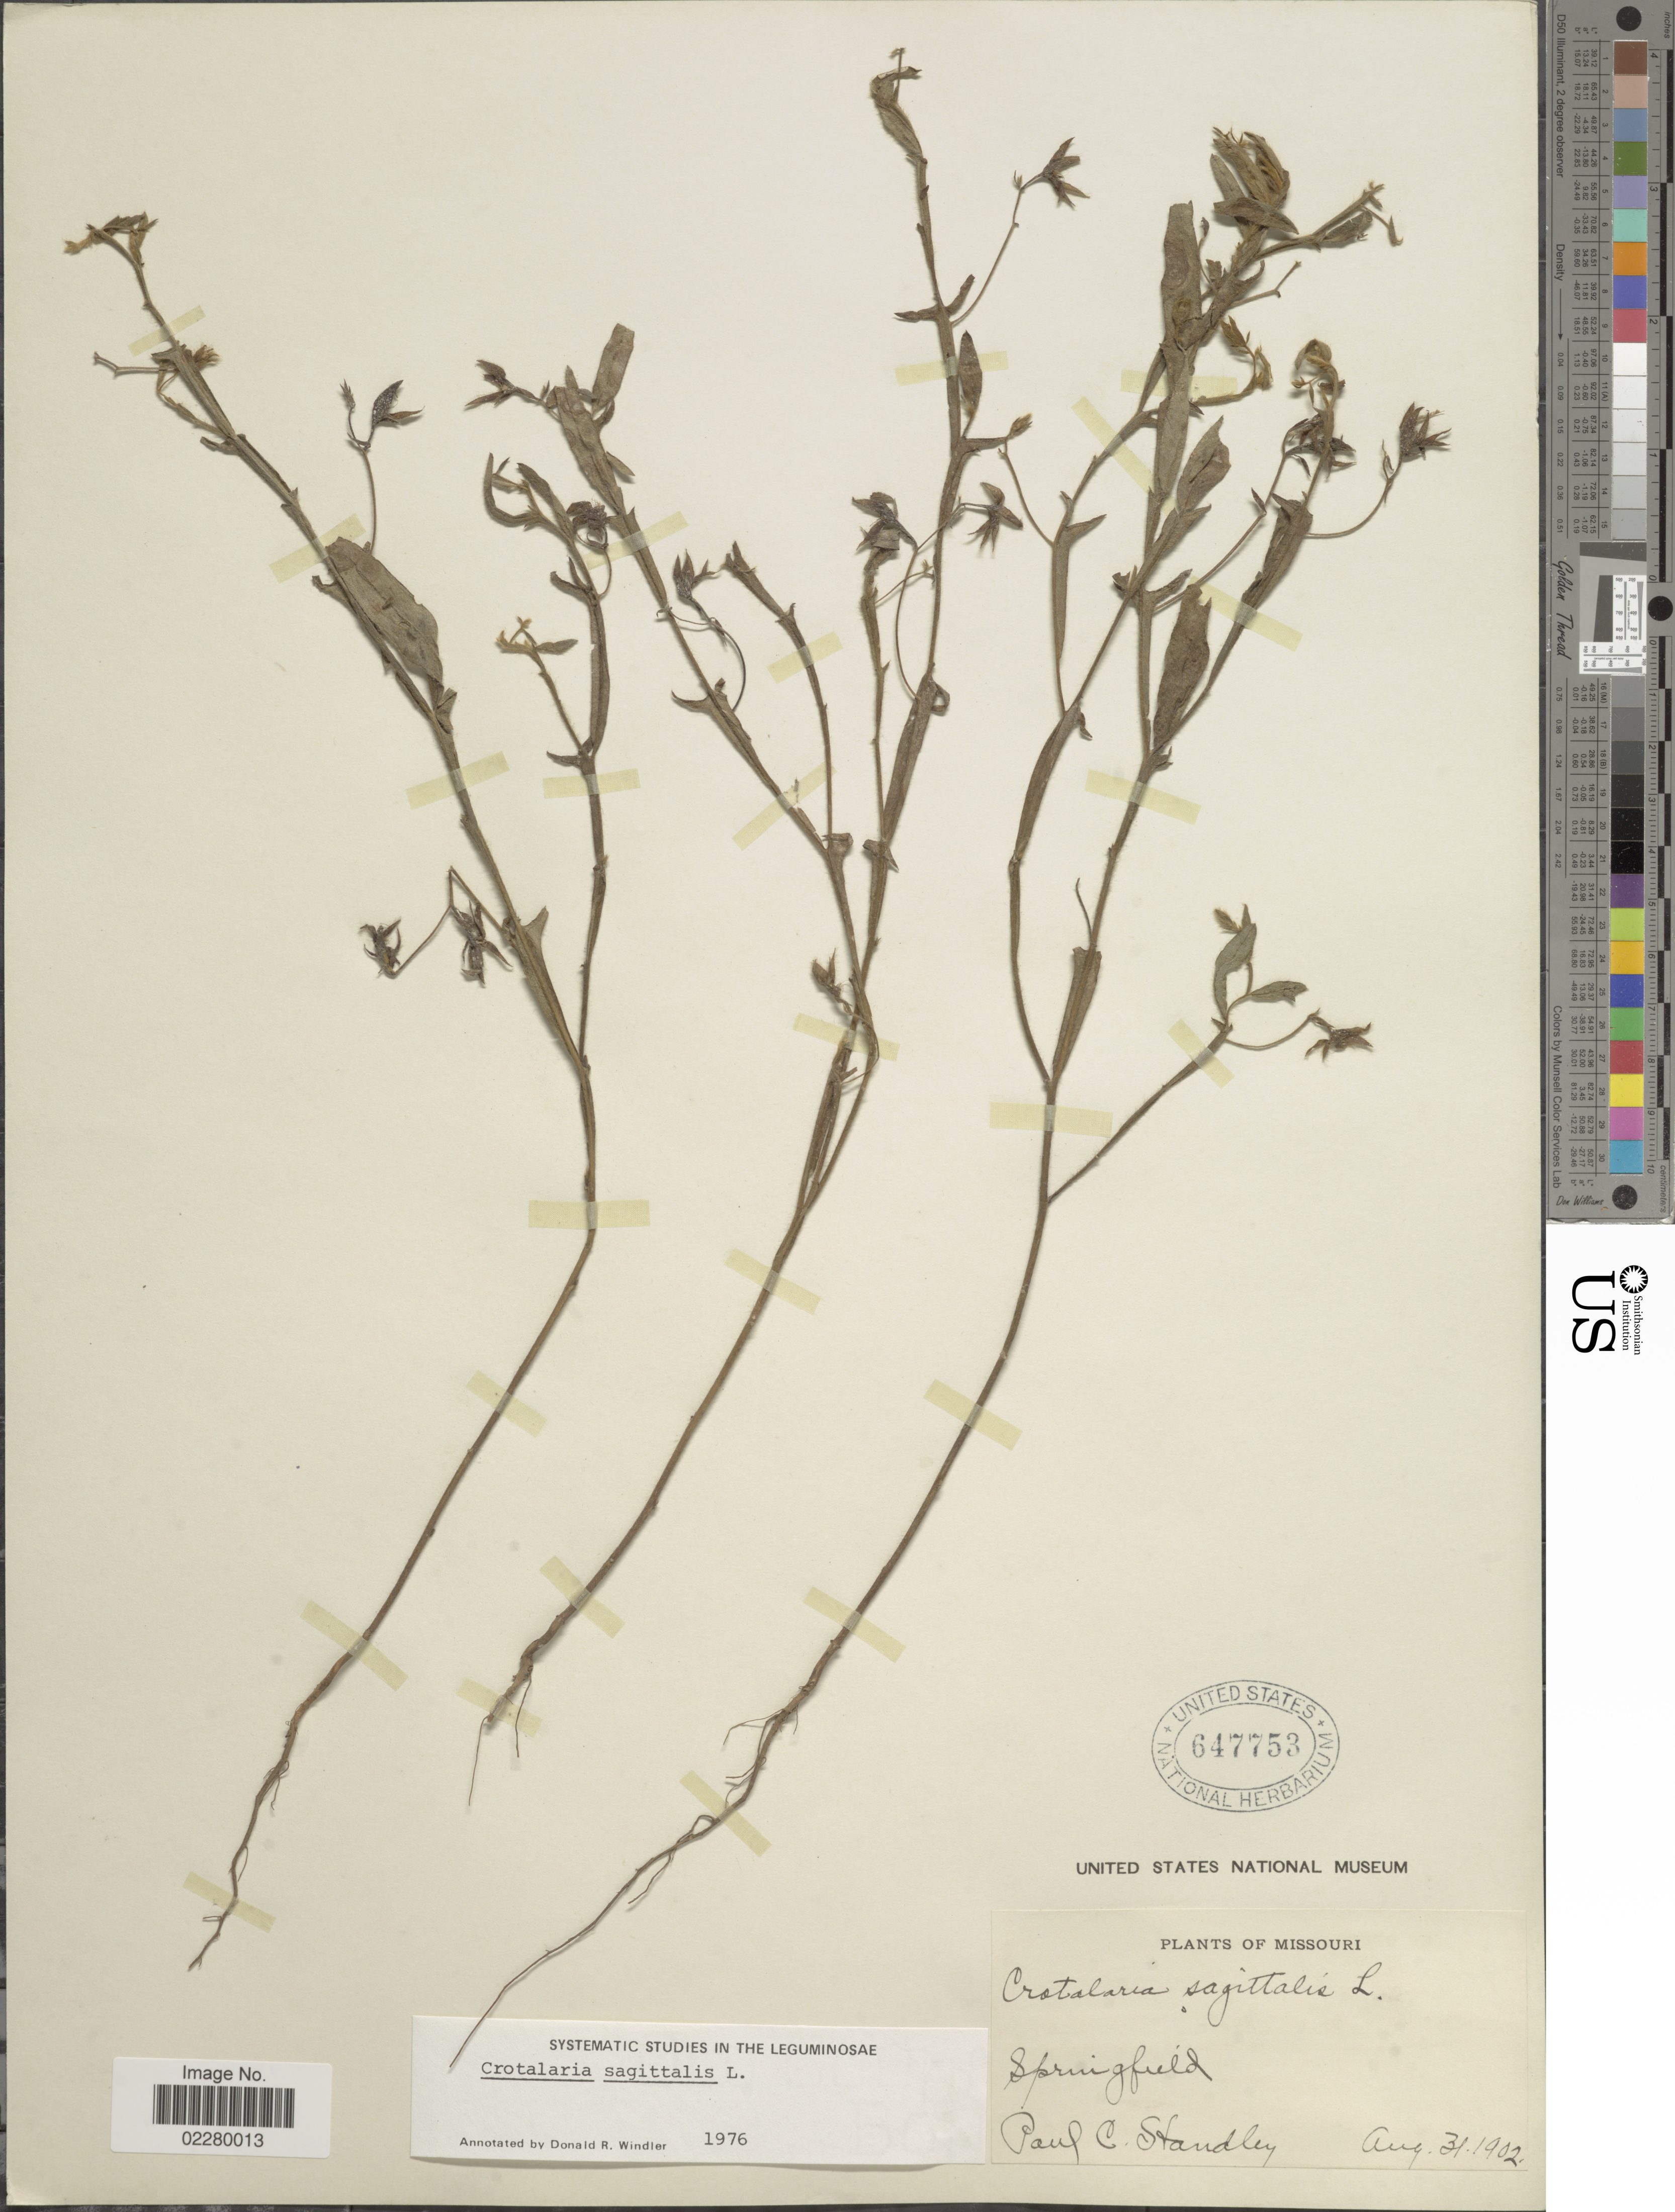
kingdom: Plantae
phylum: Tracheophyta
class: Magnoliopsida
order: Fabales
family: Fabaceae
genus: Crotalaria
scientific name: Crotalaria sagittalis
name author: L.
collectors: P. C. Standley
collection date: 1902-08-31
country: United States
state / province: Missouri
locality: Springfield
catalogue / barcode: US 647753